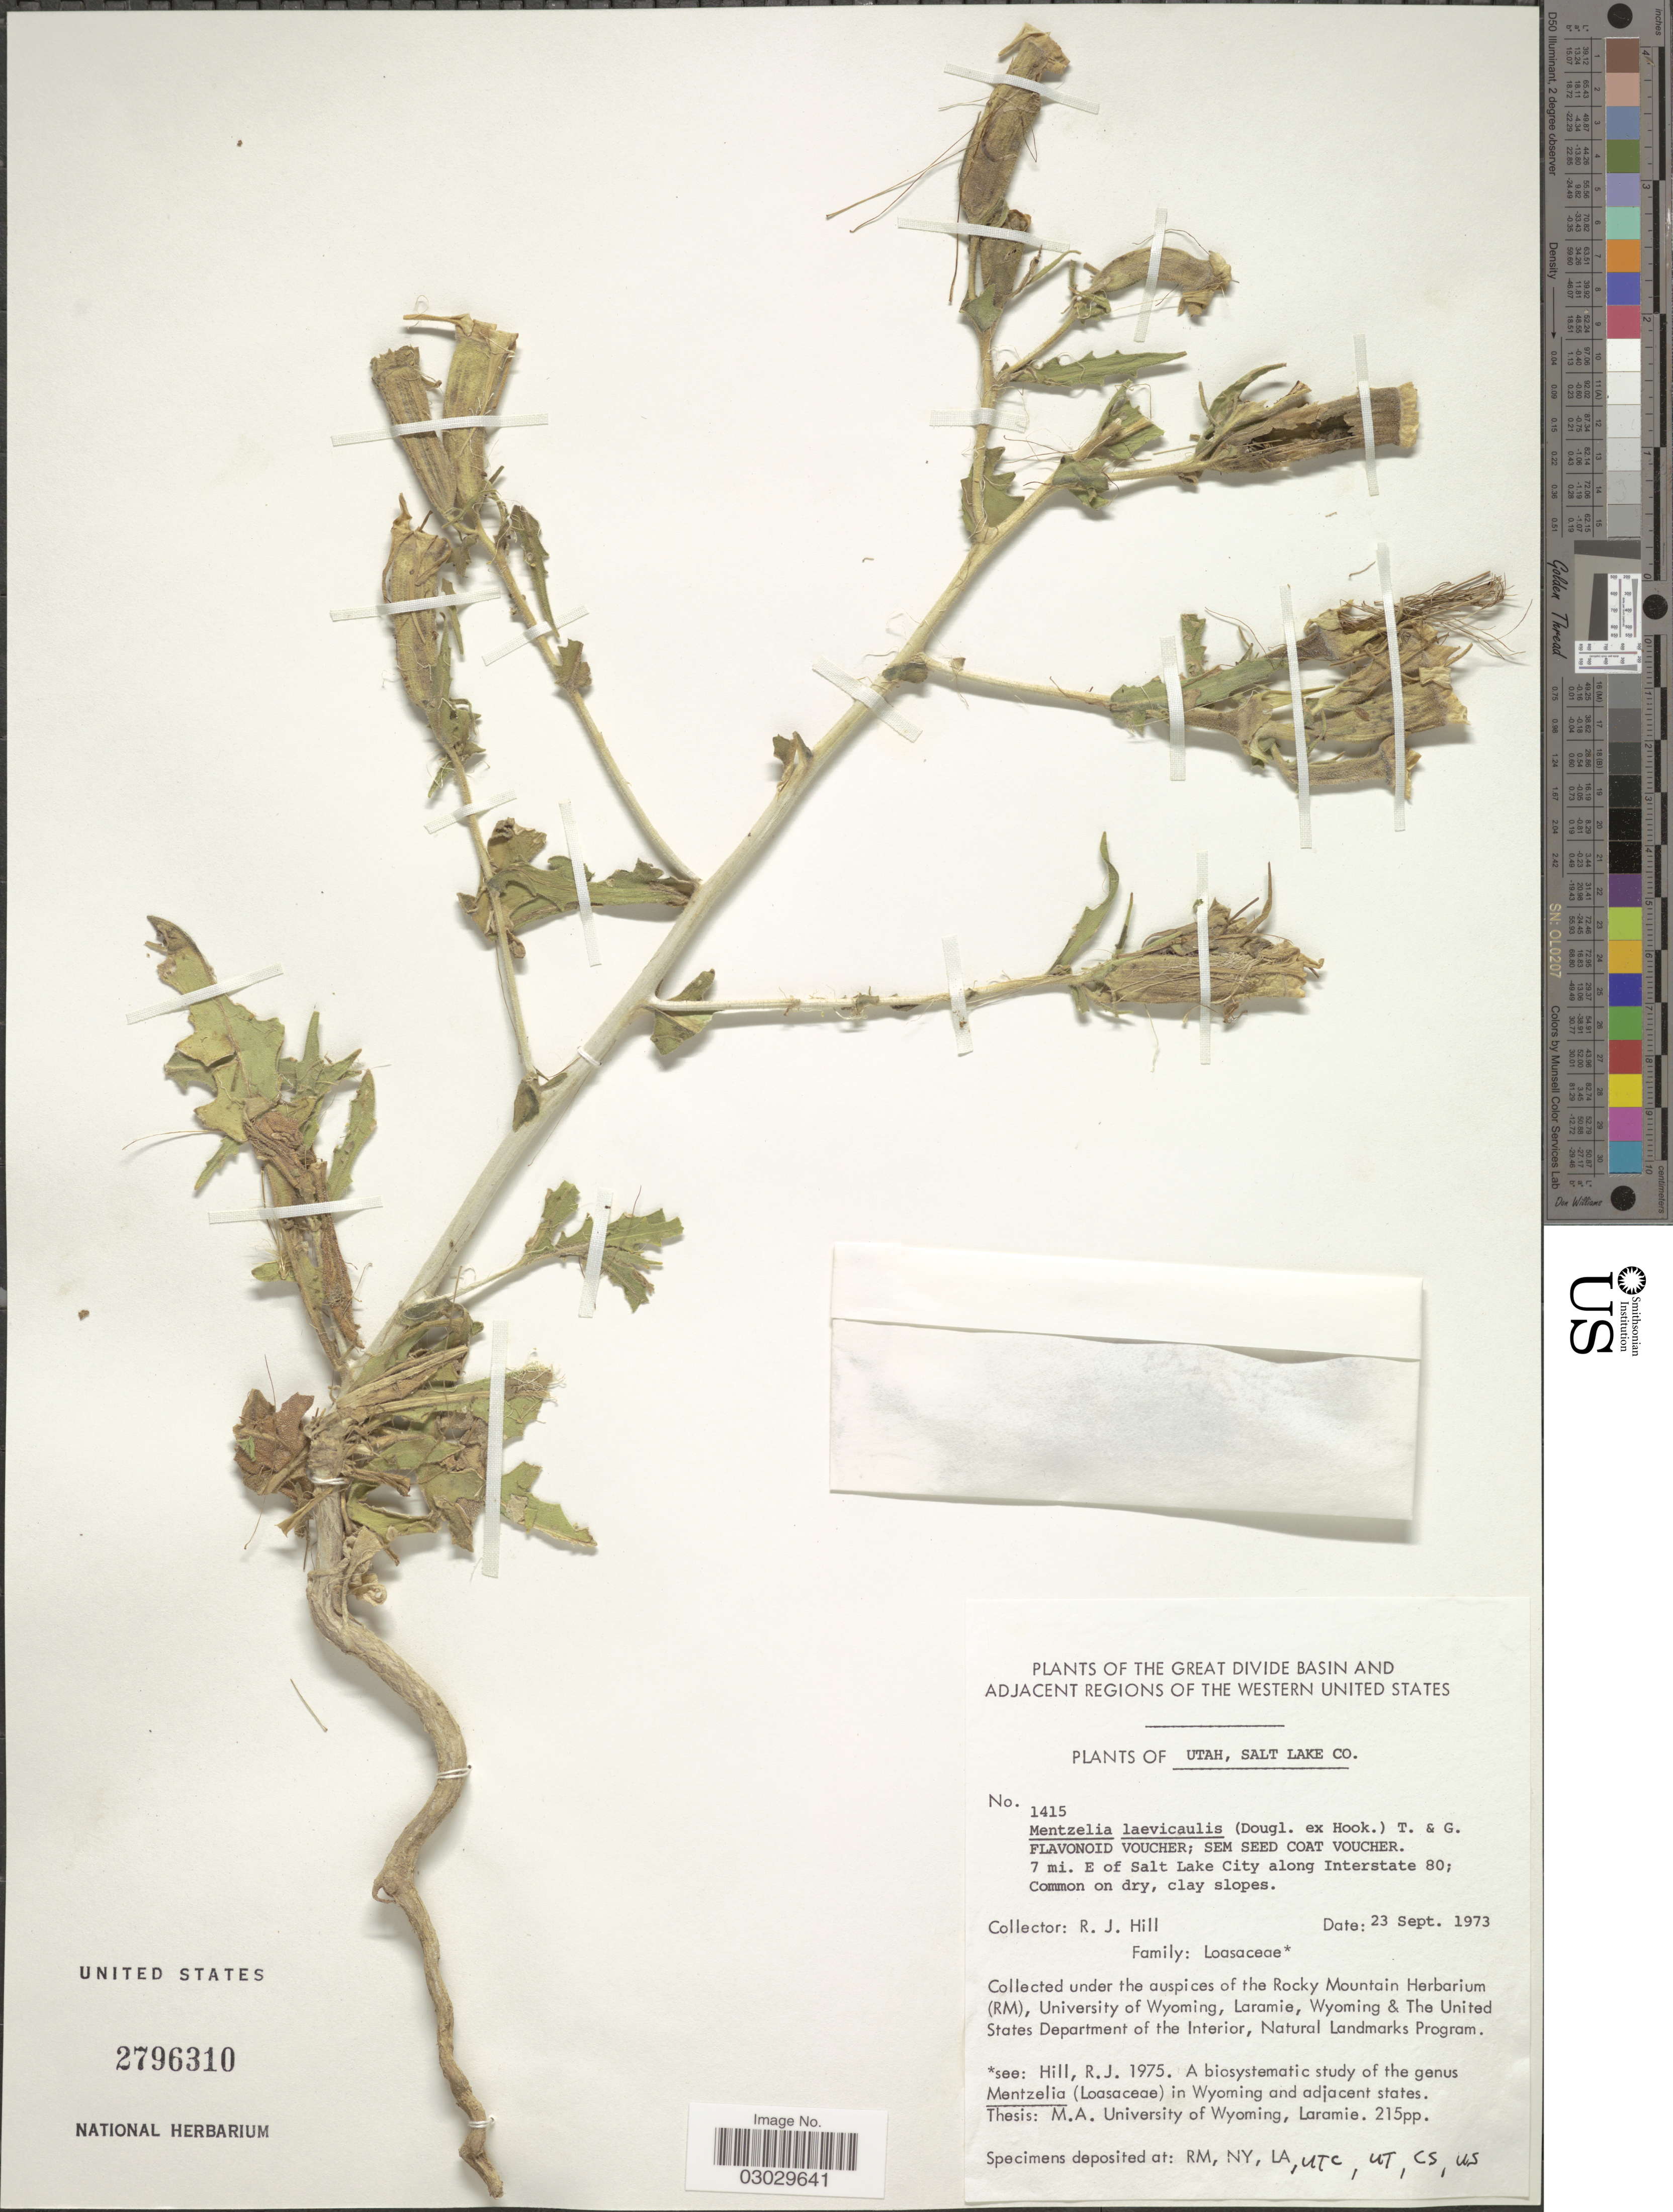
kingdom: Plantae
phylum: Tracheophyta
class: Magnoliopsida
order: Cornales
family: Loasaceae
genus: Mentzelia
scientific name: Mentzelia laevicaulis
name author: (Douglas ex Hook.) Torr. & A. Gray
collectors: R. J. Hill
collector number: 1415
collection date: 1973-09-23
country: United States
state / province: Utah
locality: The Great Divide Basin and adjacent regions of the Western United States. Salt Lake Co., 7 mi. E of Salt Lake City along Interstate 80.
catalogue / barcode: US 2796310